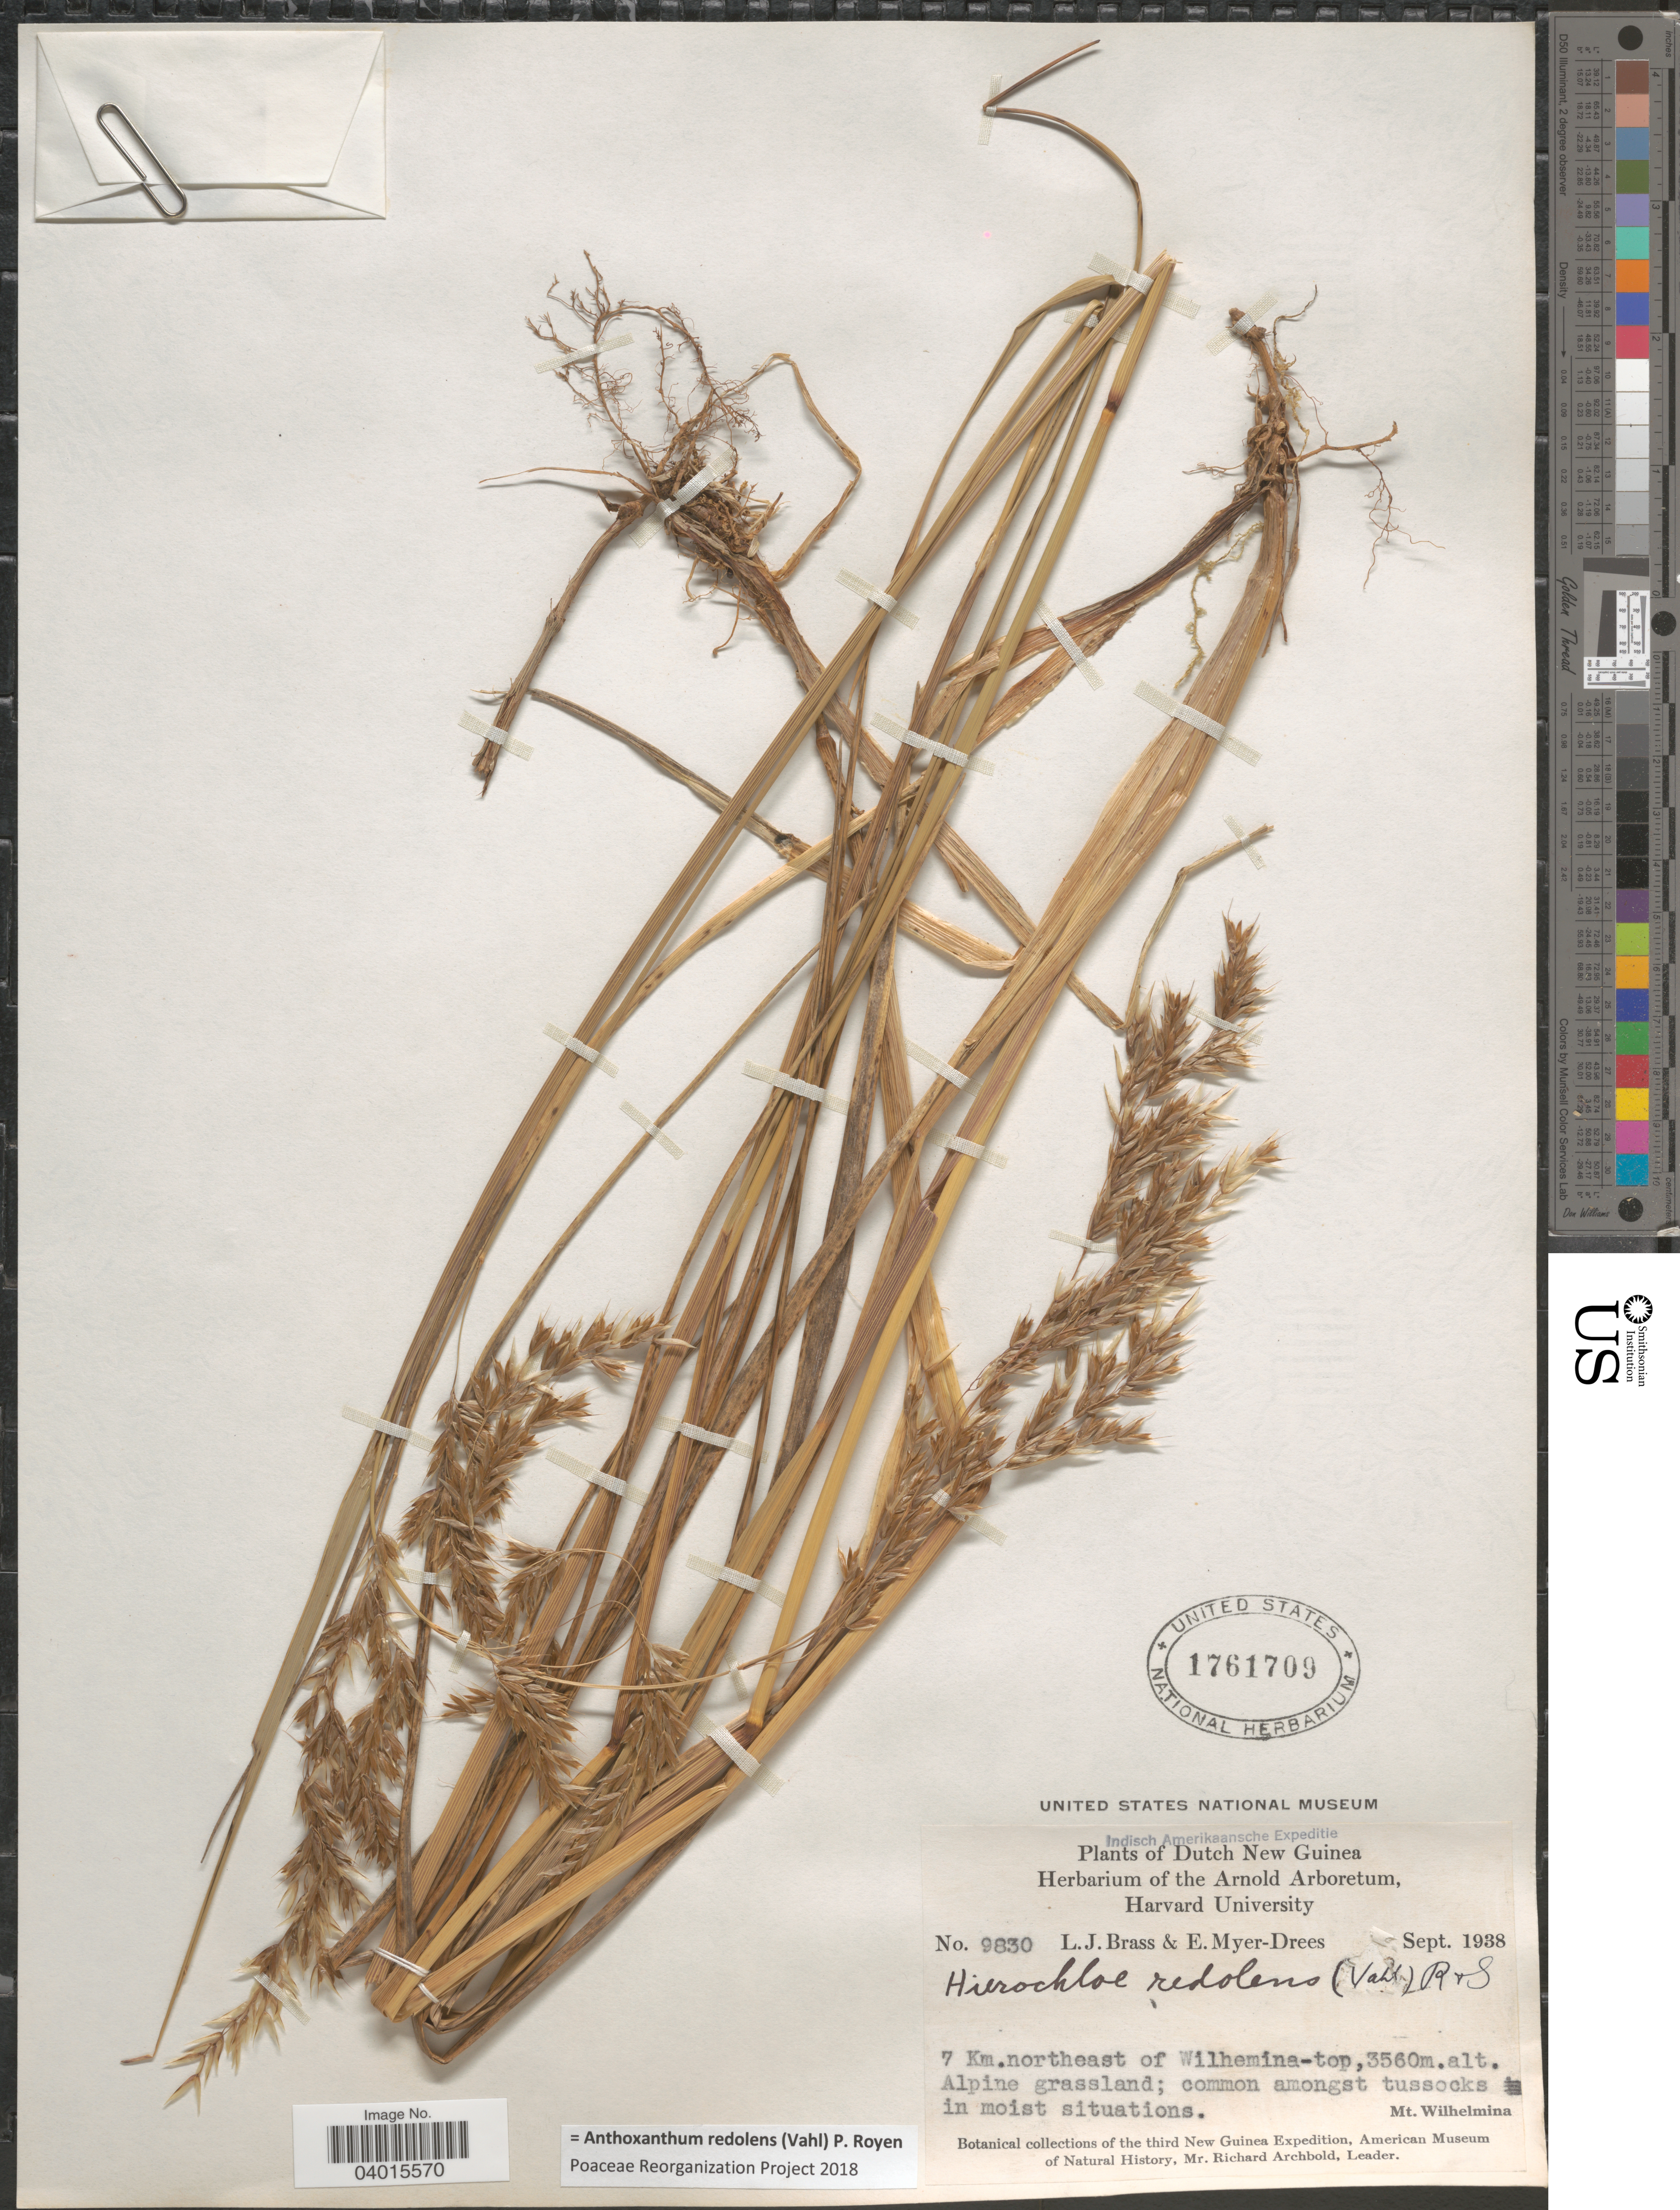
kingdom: Plantae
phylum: Tracheophyta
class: Liliopsida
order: Poales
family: Poaceae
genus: Anthoxanthum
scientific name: Anthoxanthum redolens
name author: (Vahl) P. Royen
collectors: L. J. Brass & E. Myer-Drees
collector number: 9830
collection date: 1938-09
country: Indonesia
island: New Guinea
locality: Dutch New Guinea. 7 Km. northeast of Wilhelmina-top. Mt. Wilhelmina.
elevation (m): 3560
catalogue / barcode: US 1761709